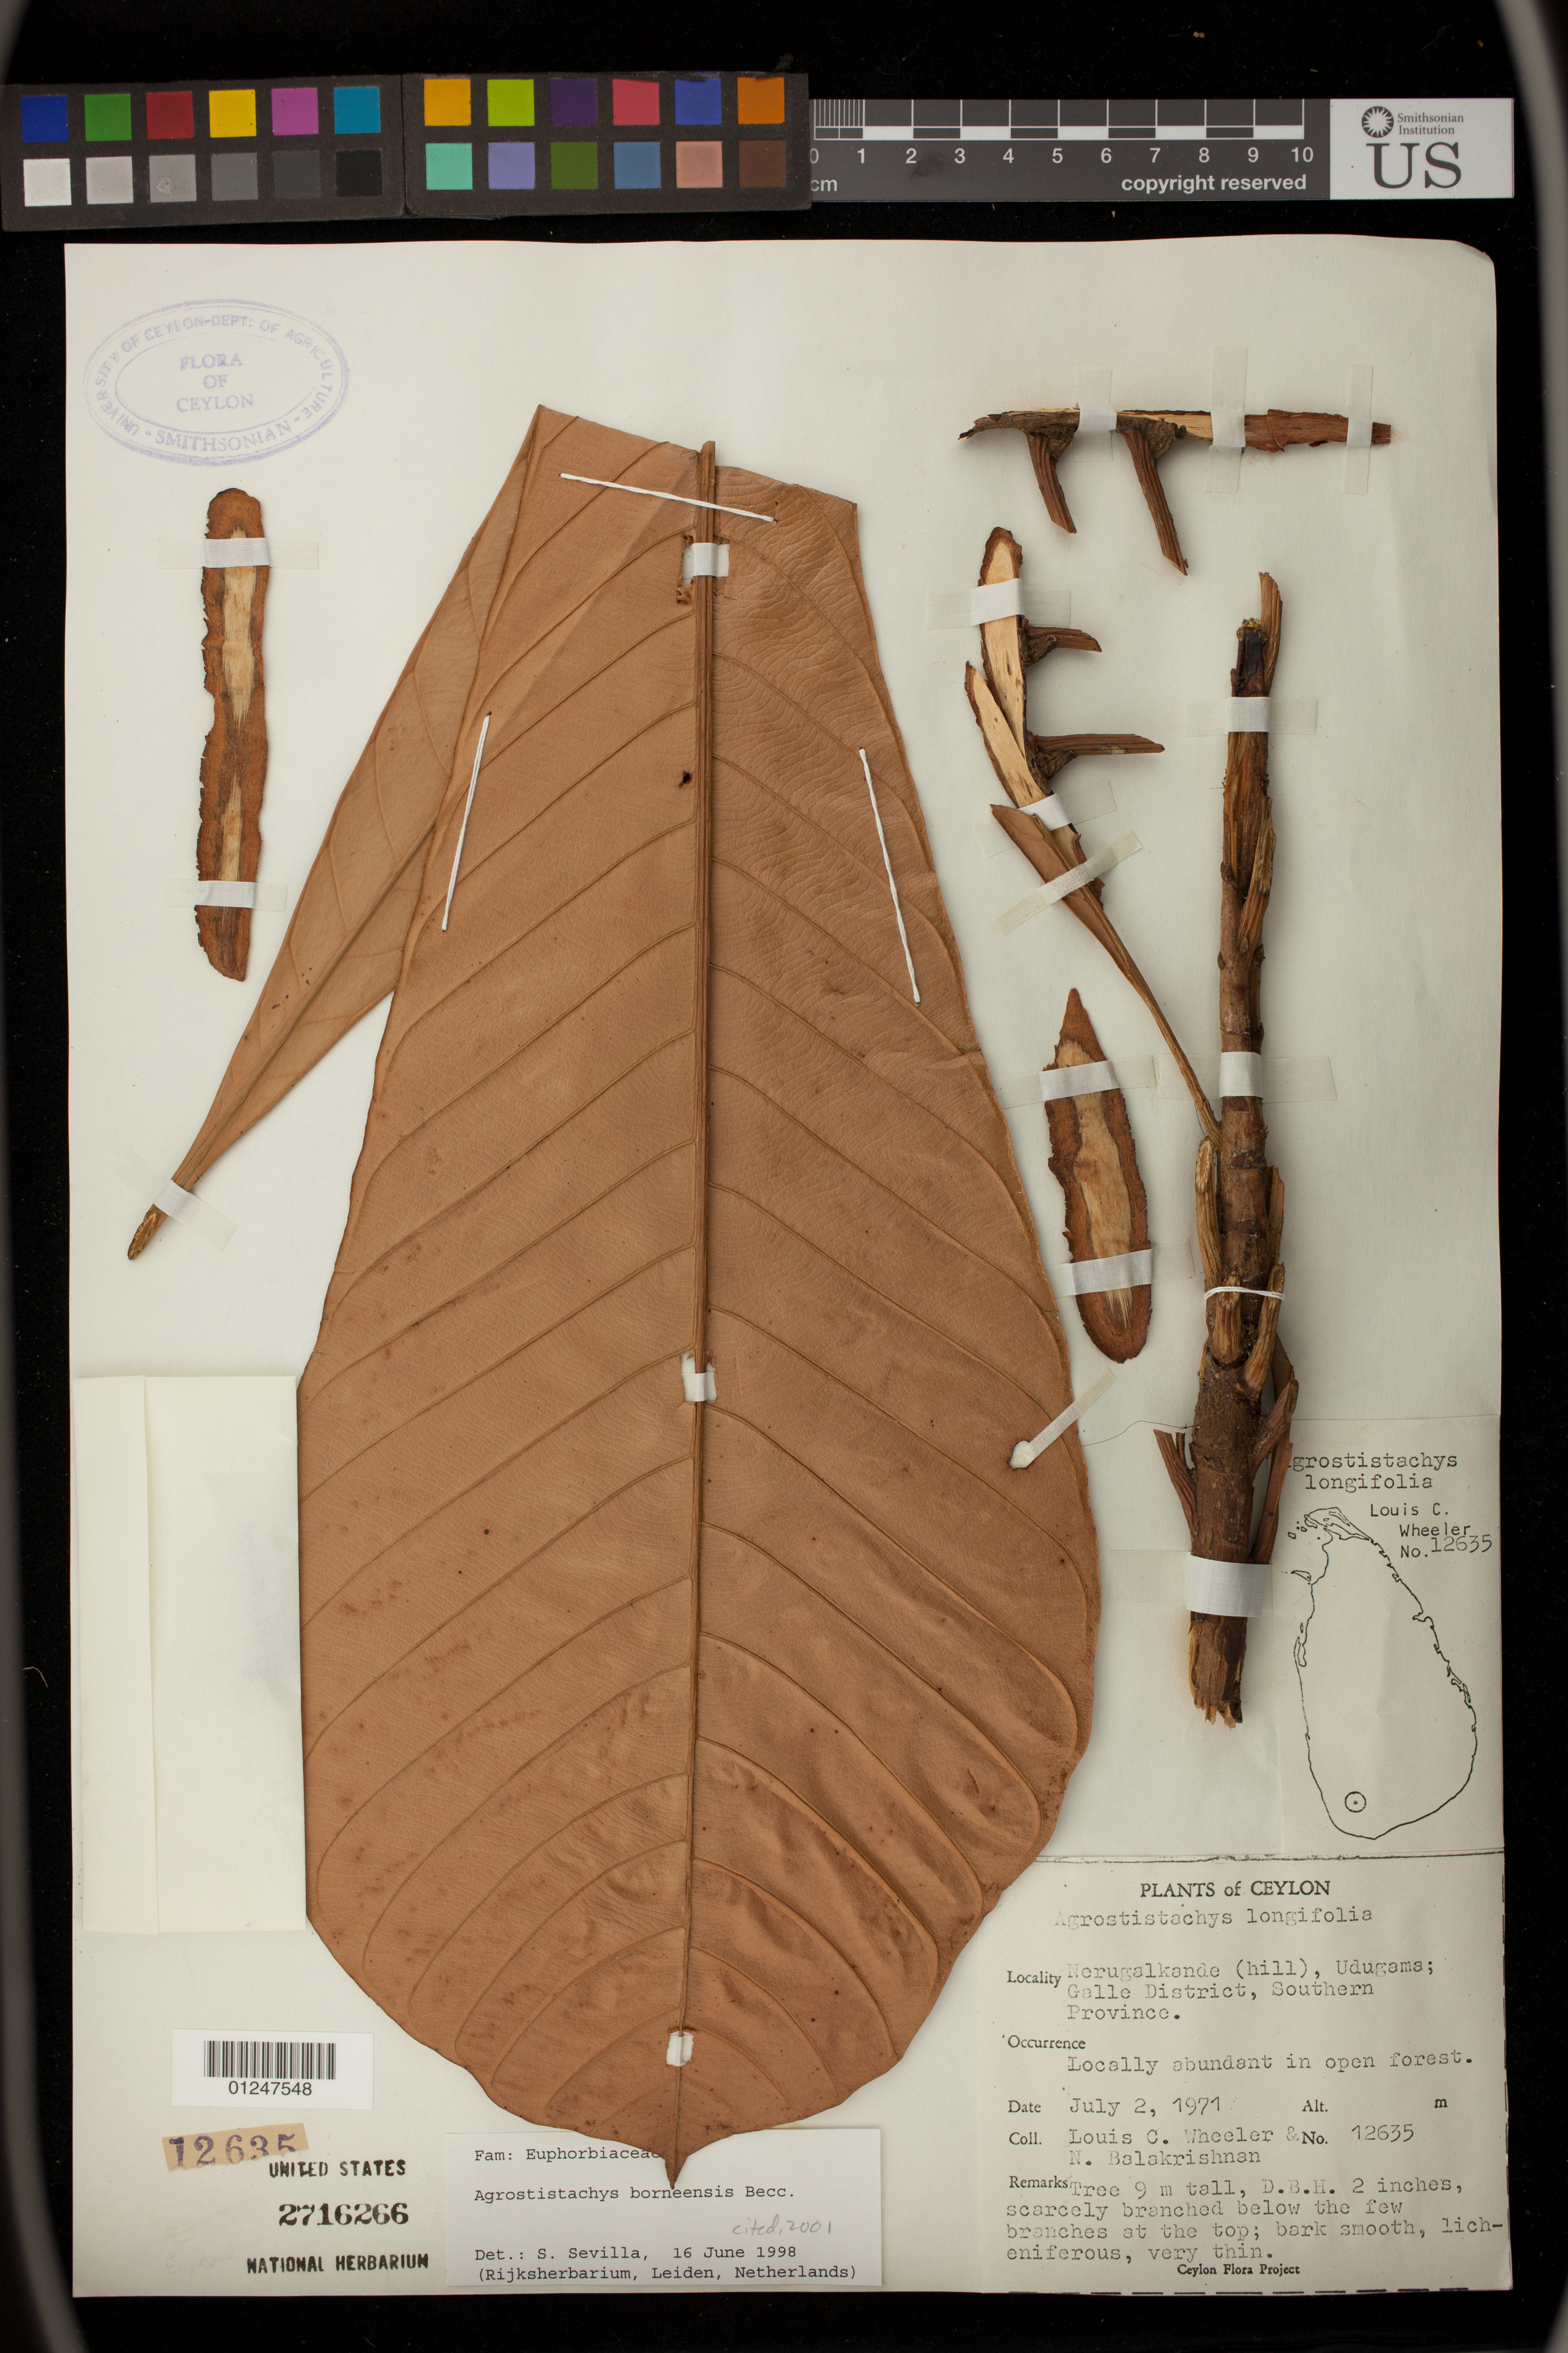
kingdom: Plantae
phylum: Tracheophyta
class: Magnoliopsida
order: Malpighiales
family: Euphorbiaceae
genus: Agrostistachys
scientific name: Agrostistachys borneensis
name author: Becc.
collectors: L. C. Wheeler & N. Balakrishnan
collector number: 12635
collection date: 1971-07-02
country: Sri Lanka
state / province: Southern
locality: Nerugalkande (hill), Udugama; Galle District, Southern Province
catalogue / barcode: US 2716266